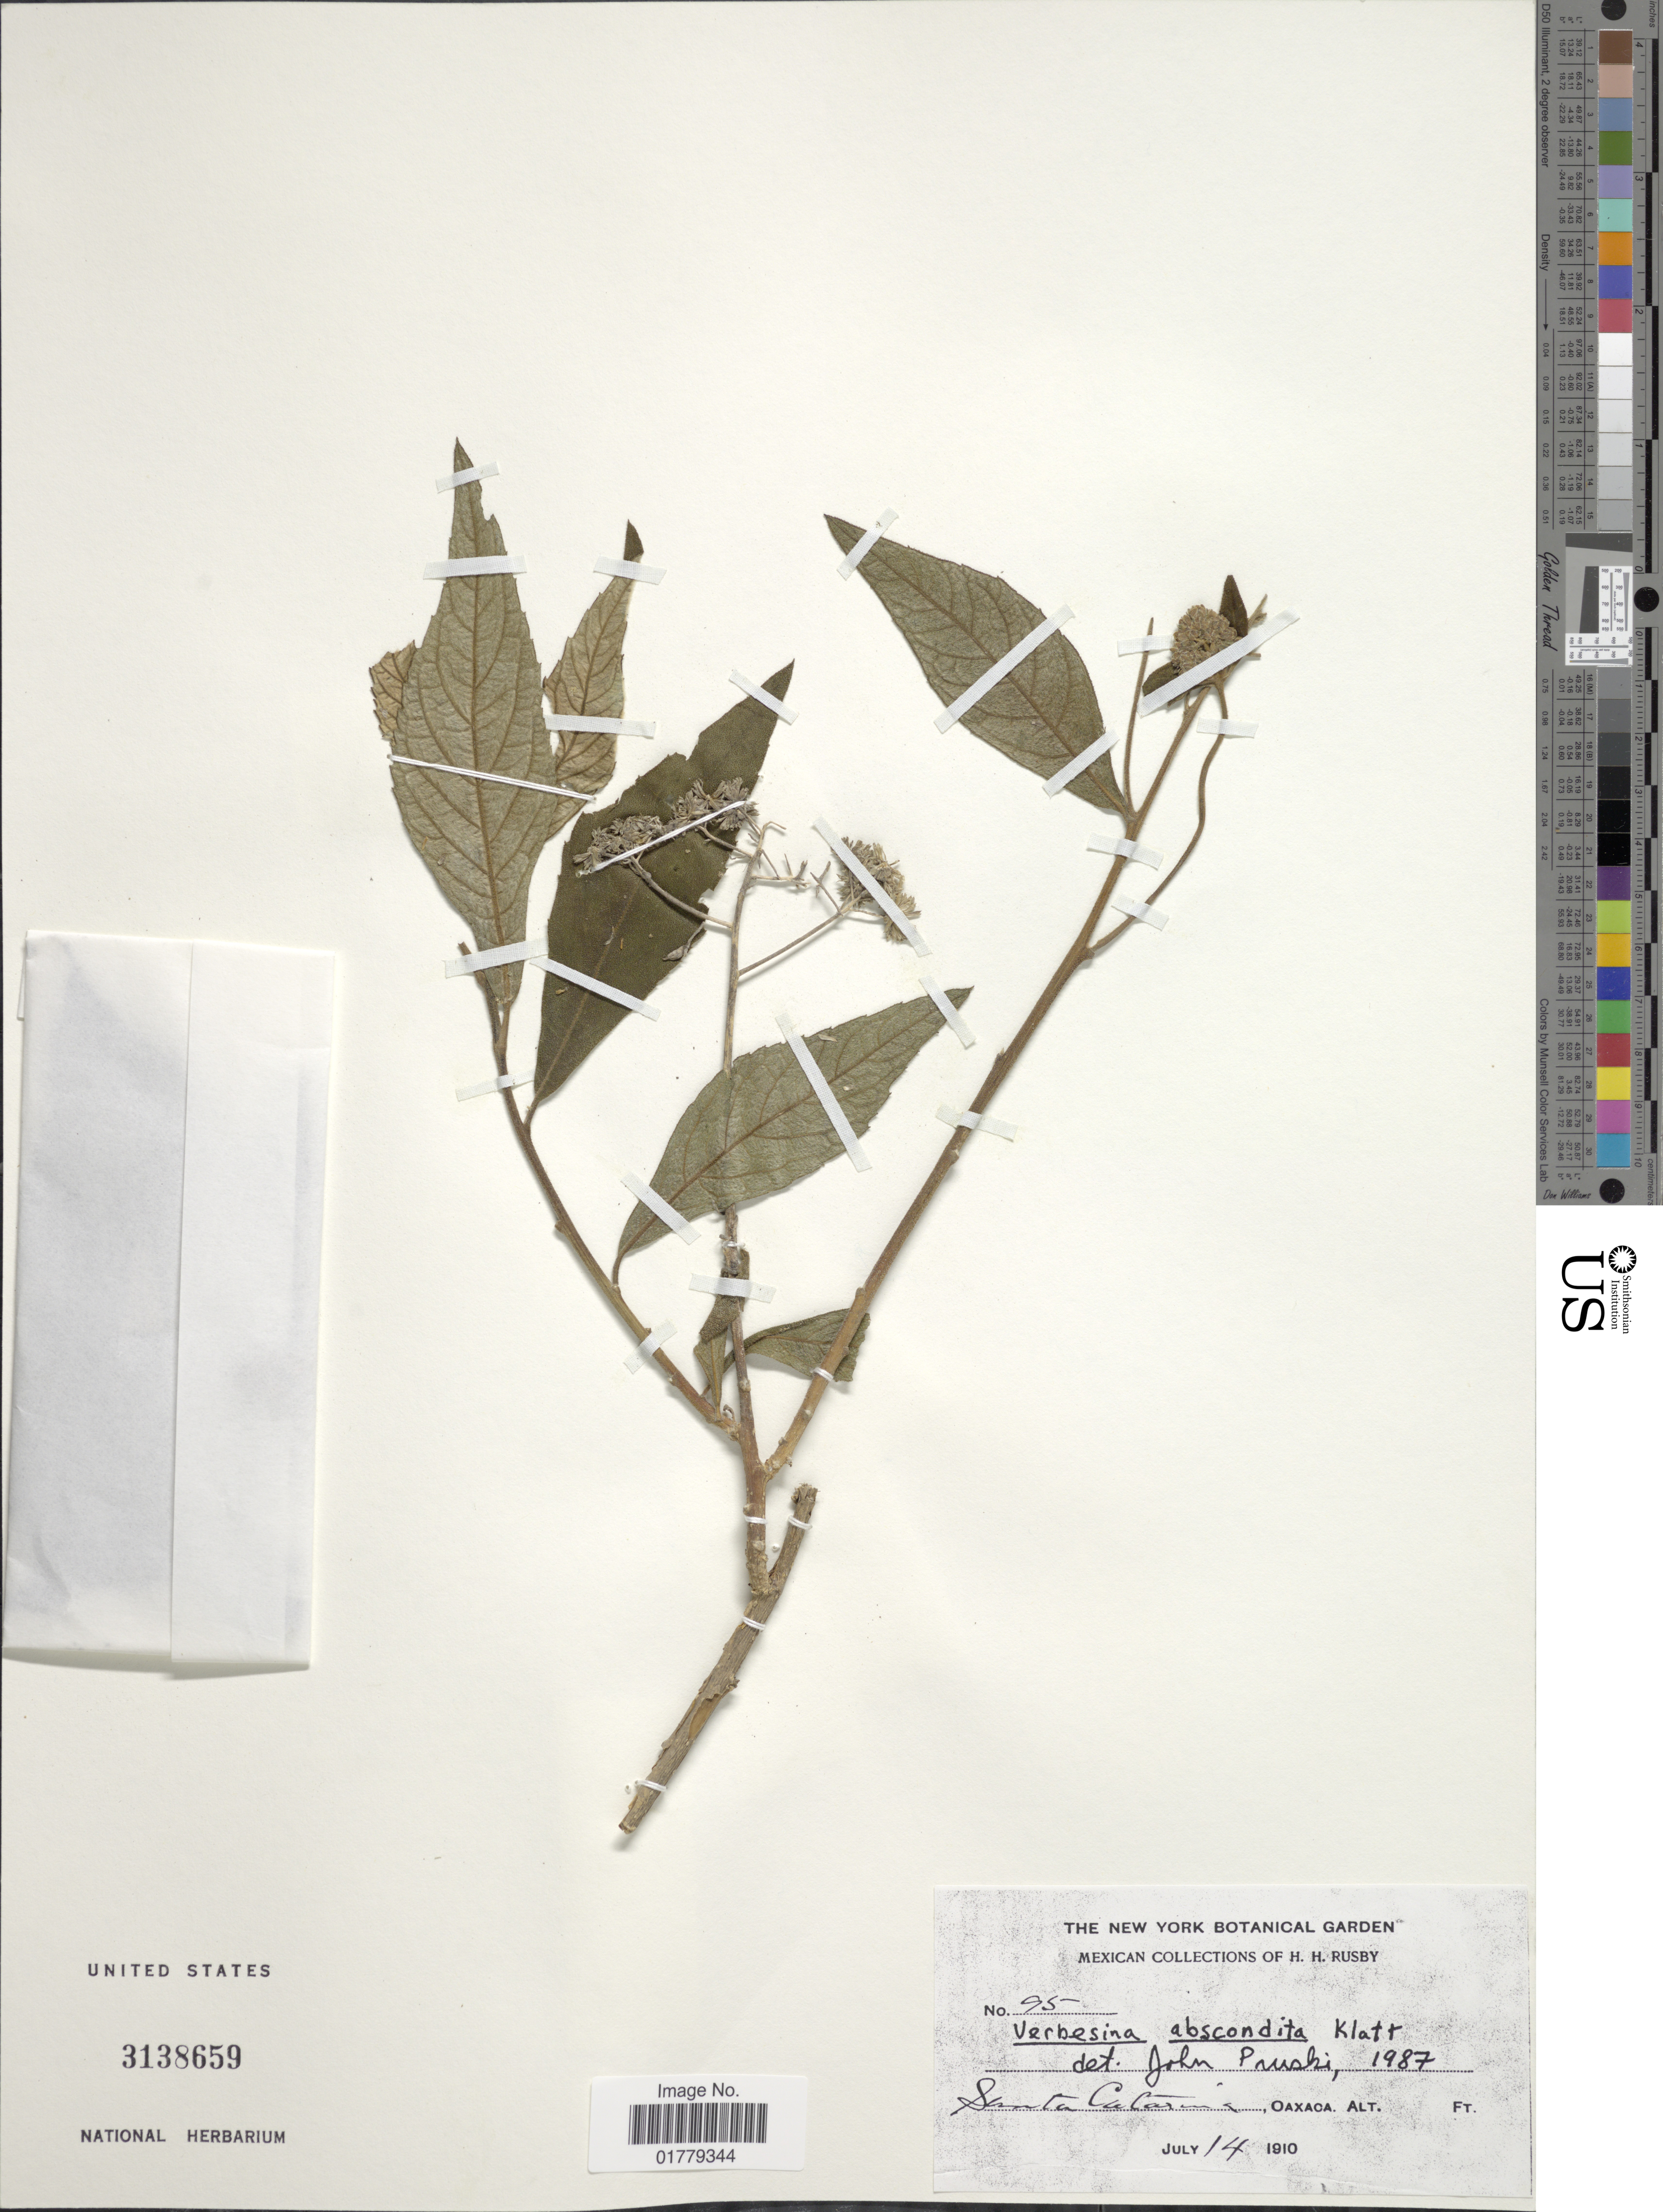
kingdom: Plantae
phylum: Tracheophyta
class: Magnoliopsida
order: Asterales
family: Asteraceae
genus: Verbesina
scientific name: Verbesina abscondita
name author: Klatt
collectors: H. H. Rusby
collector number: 95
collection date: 1910-07-14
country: Mexico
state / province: Oaxaca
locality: Santa Catarina, Oaxaca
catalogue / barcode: US 3138659